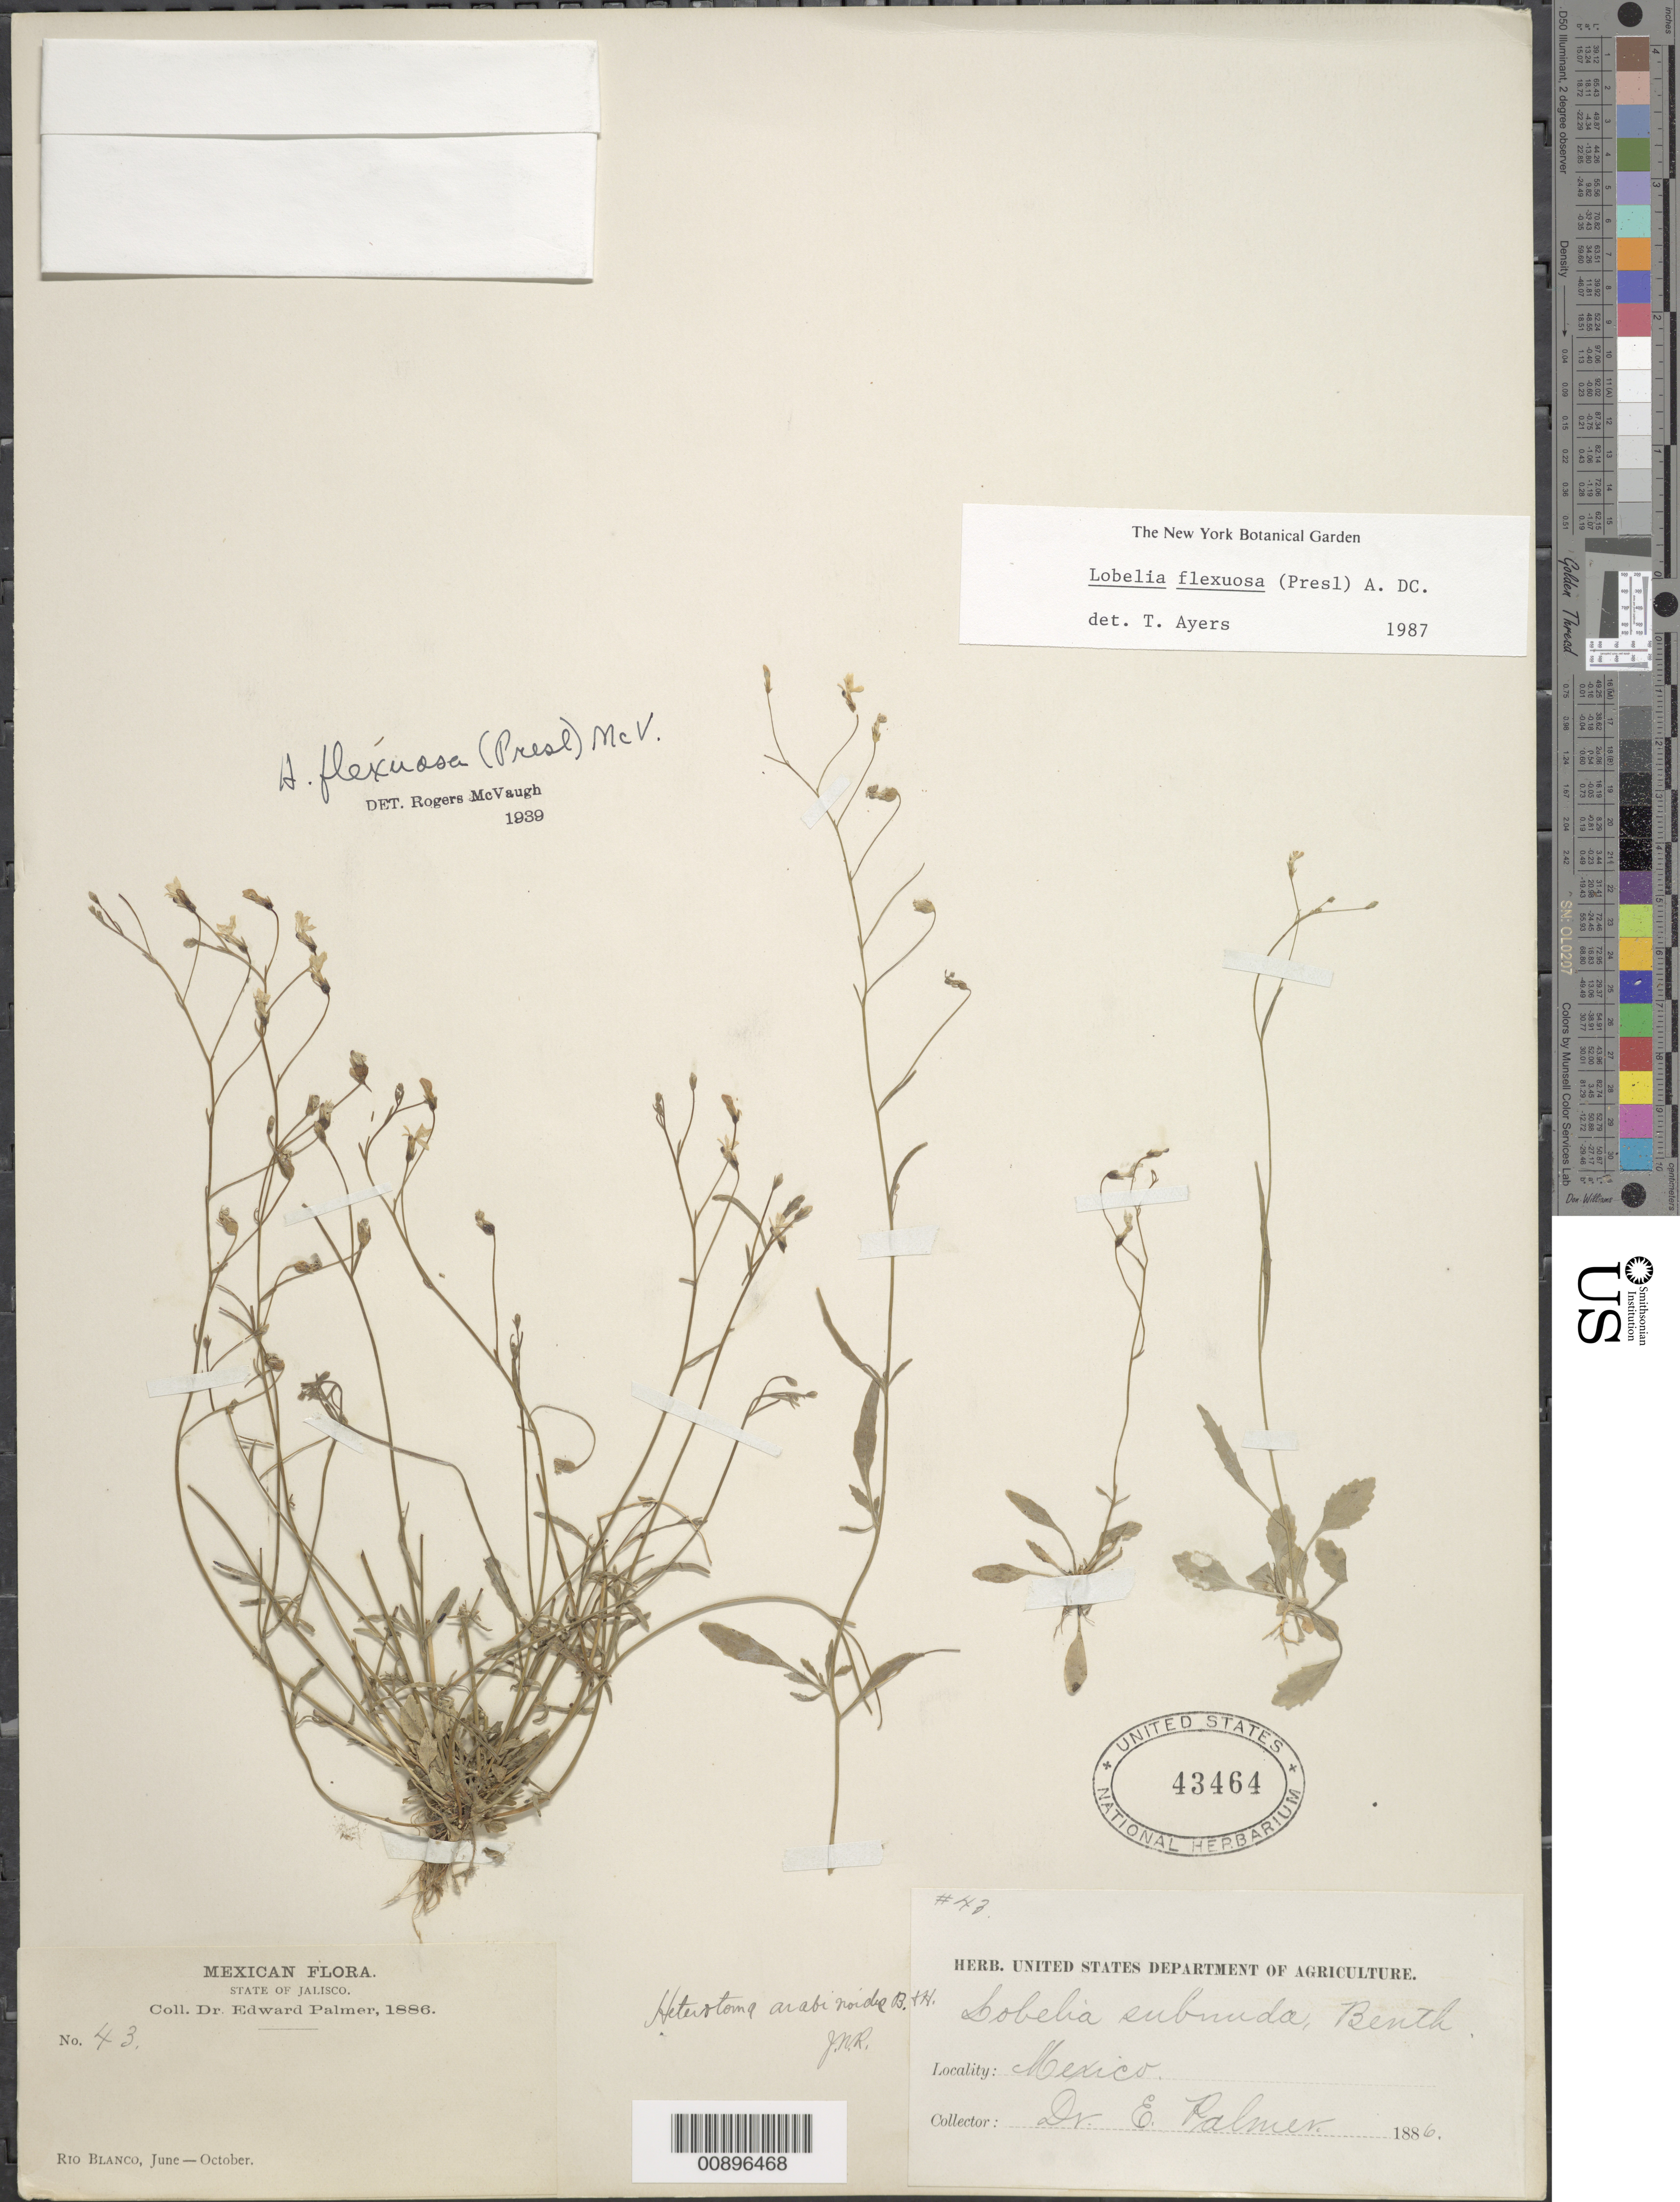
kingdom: Plantae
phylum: Tracheophyta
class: Magnoliopsida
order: Asterales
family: Campanulaceae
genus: Lobelia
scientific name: Lobelia flexuosa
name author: (C. Presl) A. DC.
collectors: E. Palmer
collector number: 43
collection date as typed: Jun 1886 to -- Oct 1886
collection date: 1886-06/1886-10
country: Mexico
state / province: Jalisco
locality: Río Blanco, Jalisco.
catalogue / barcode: US 43464